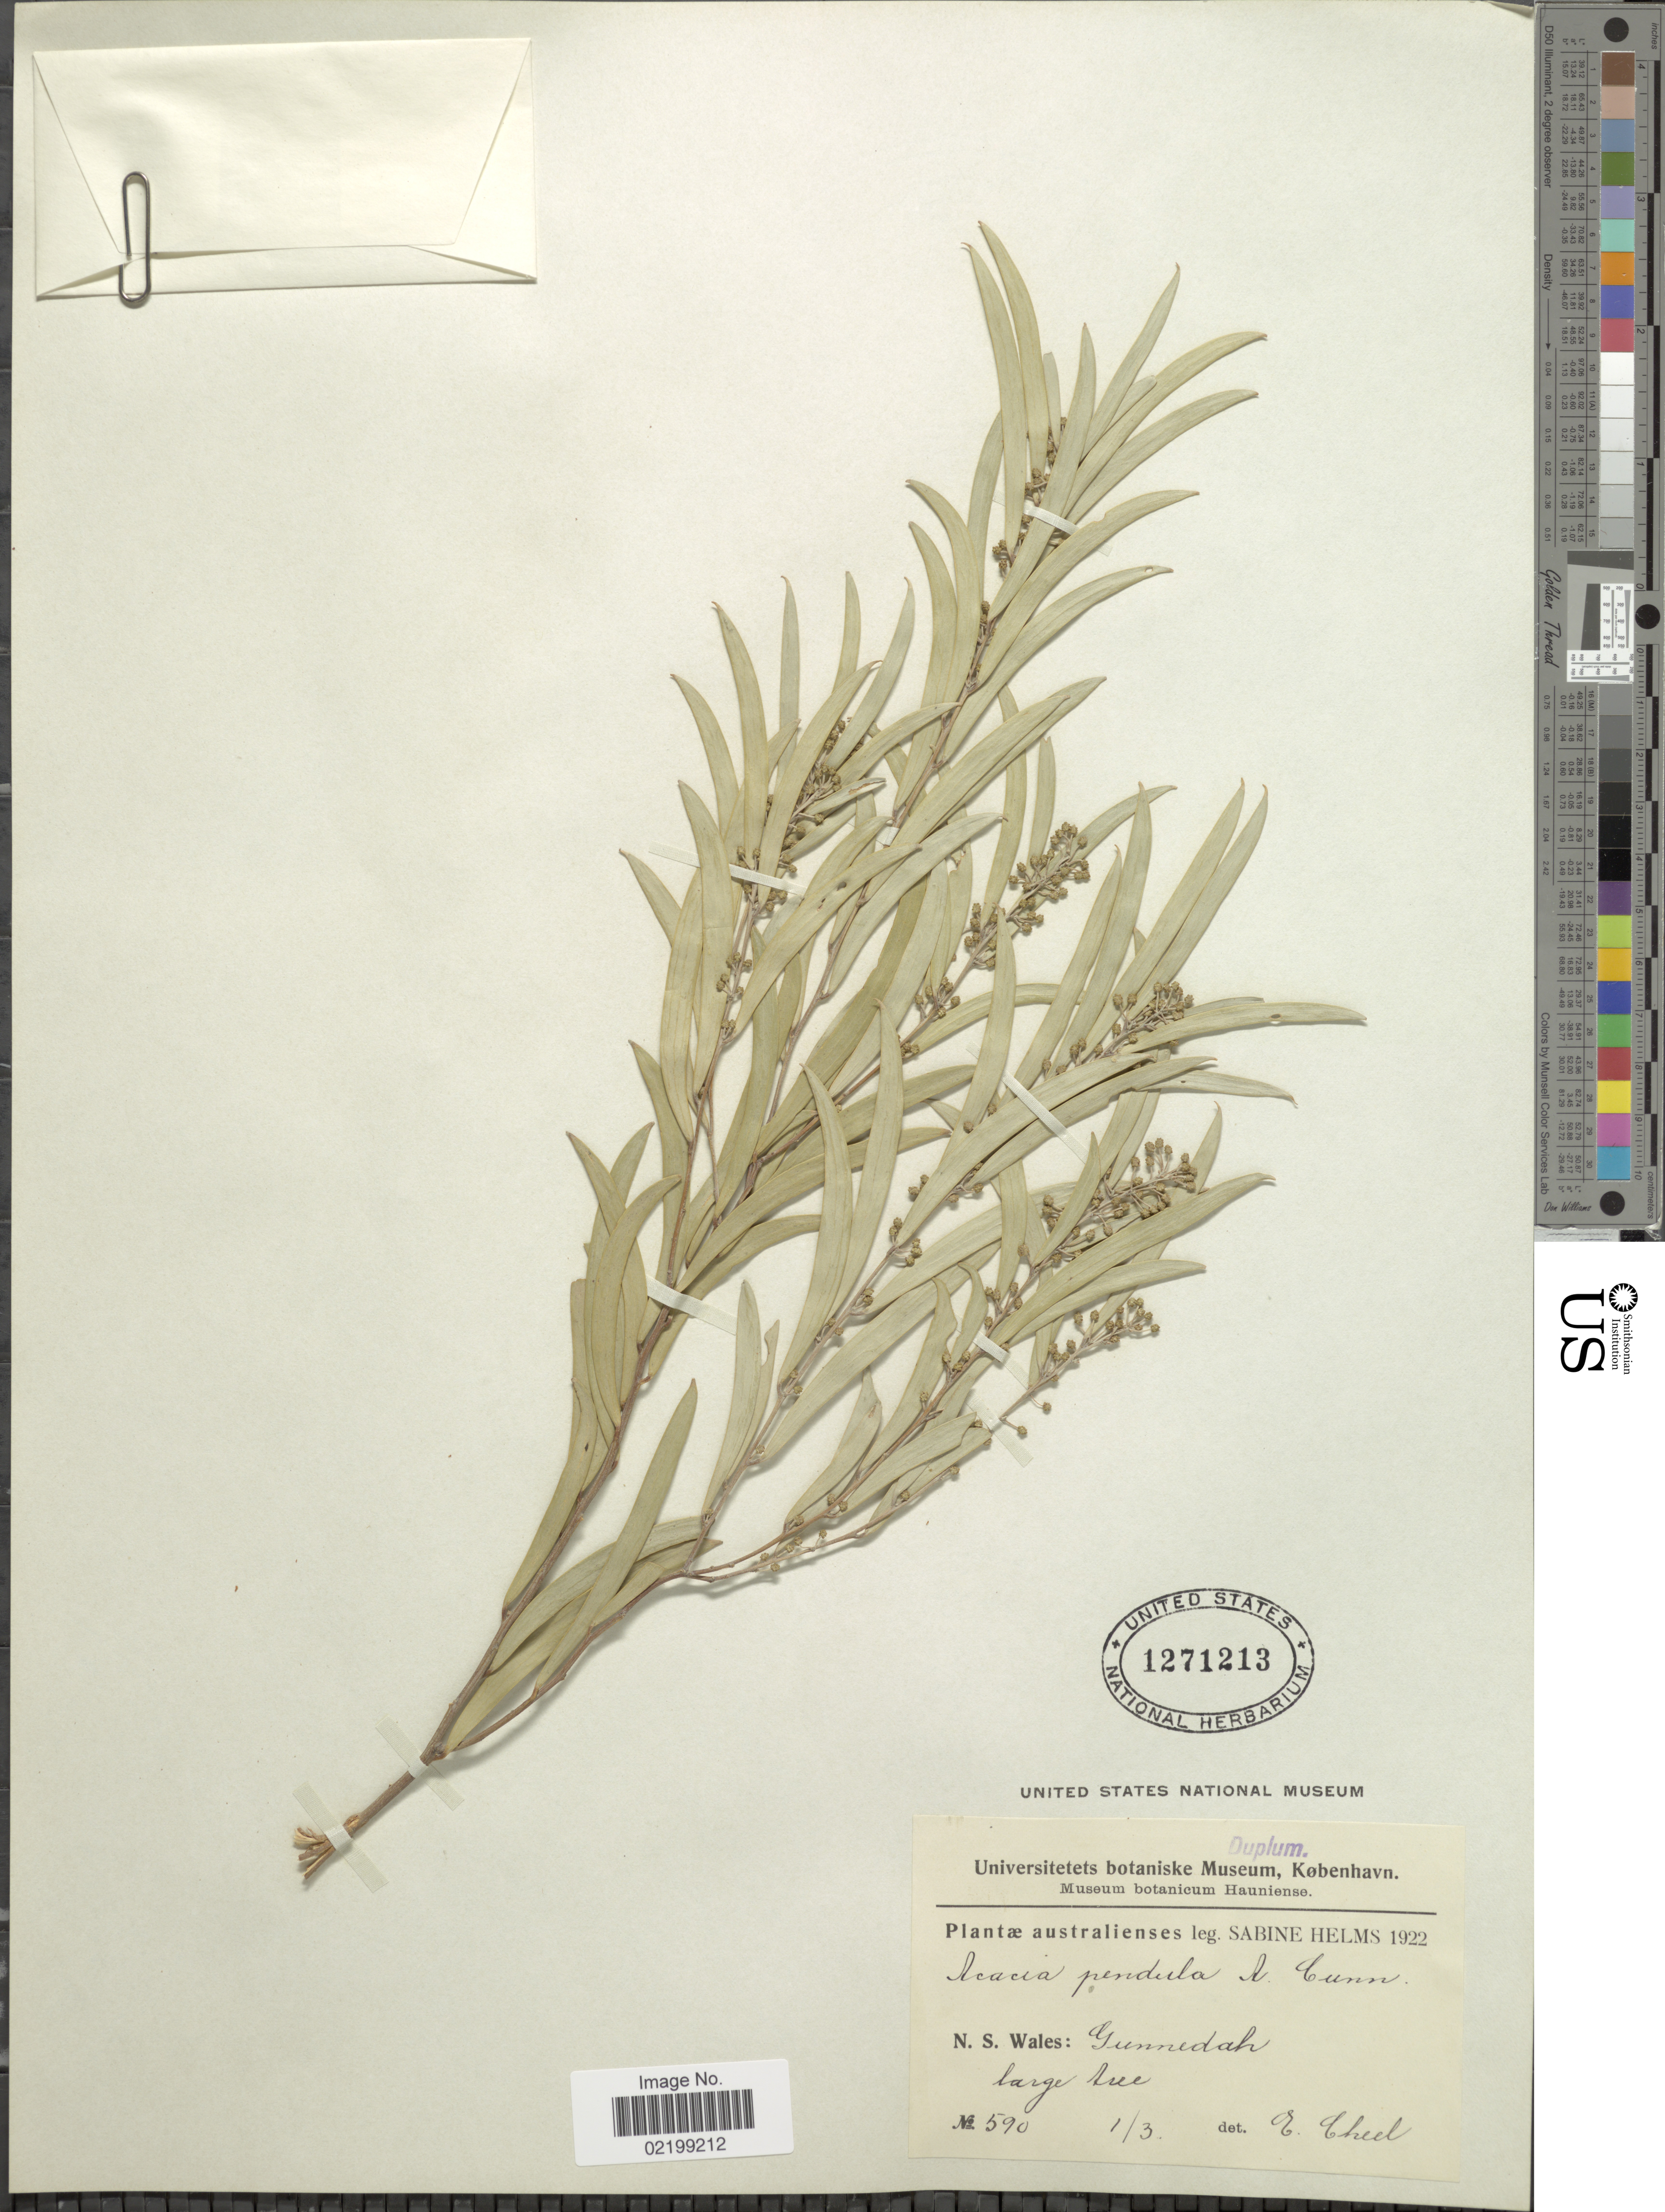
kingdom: Plantae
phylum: Tracheophyta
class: Magnoliopsida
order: Fabales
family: Fabaceae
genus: Acacia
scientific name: Acacia pendula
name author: G. Don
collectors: S. Helms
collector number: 590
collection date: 1922-03-01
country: Australia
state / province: New South Wales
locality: Gunnedah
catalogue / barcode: US 1271213